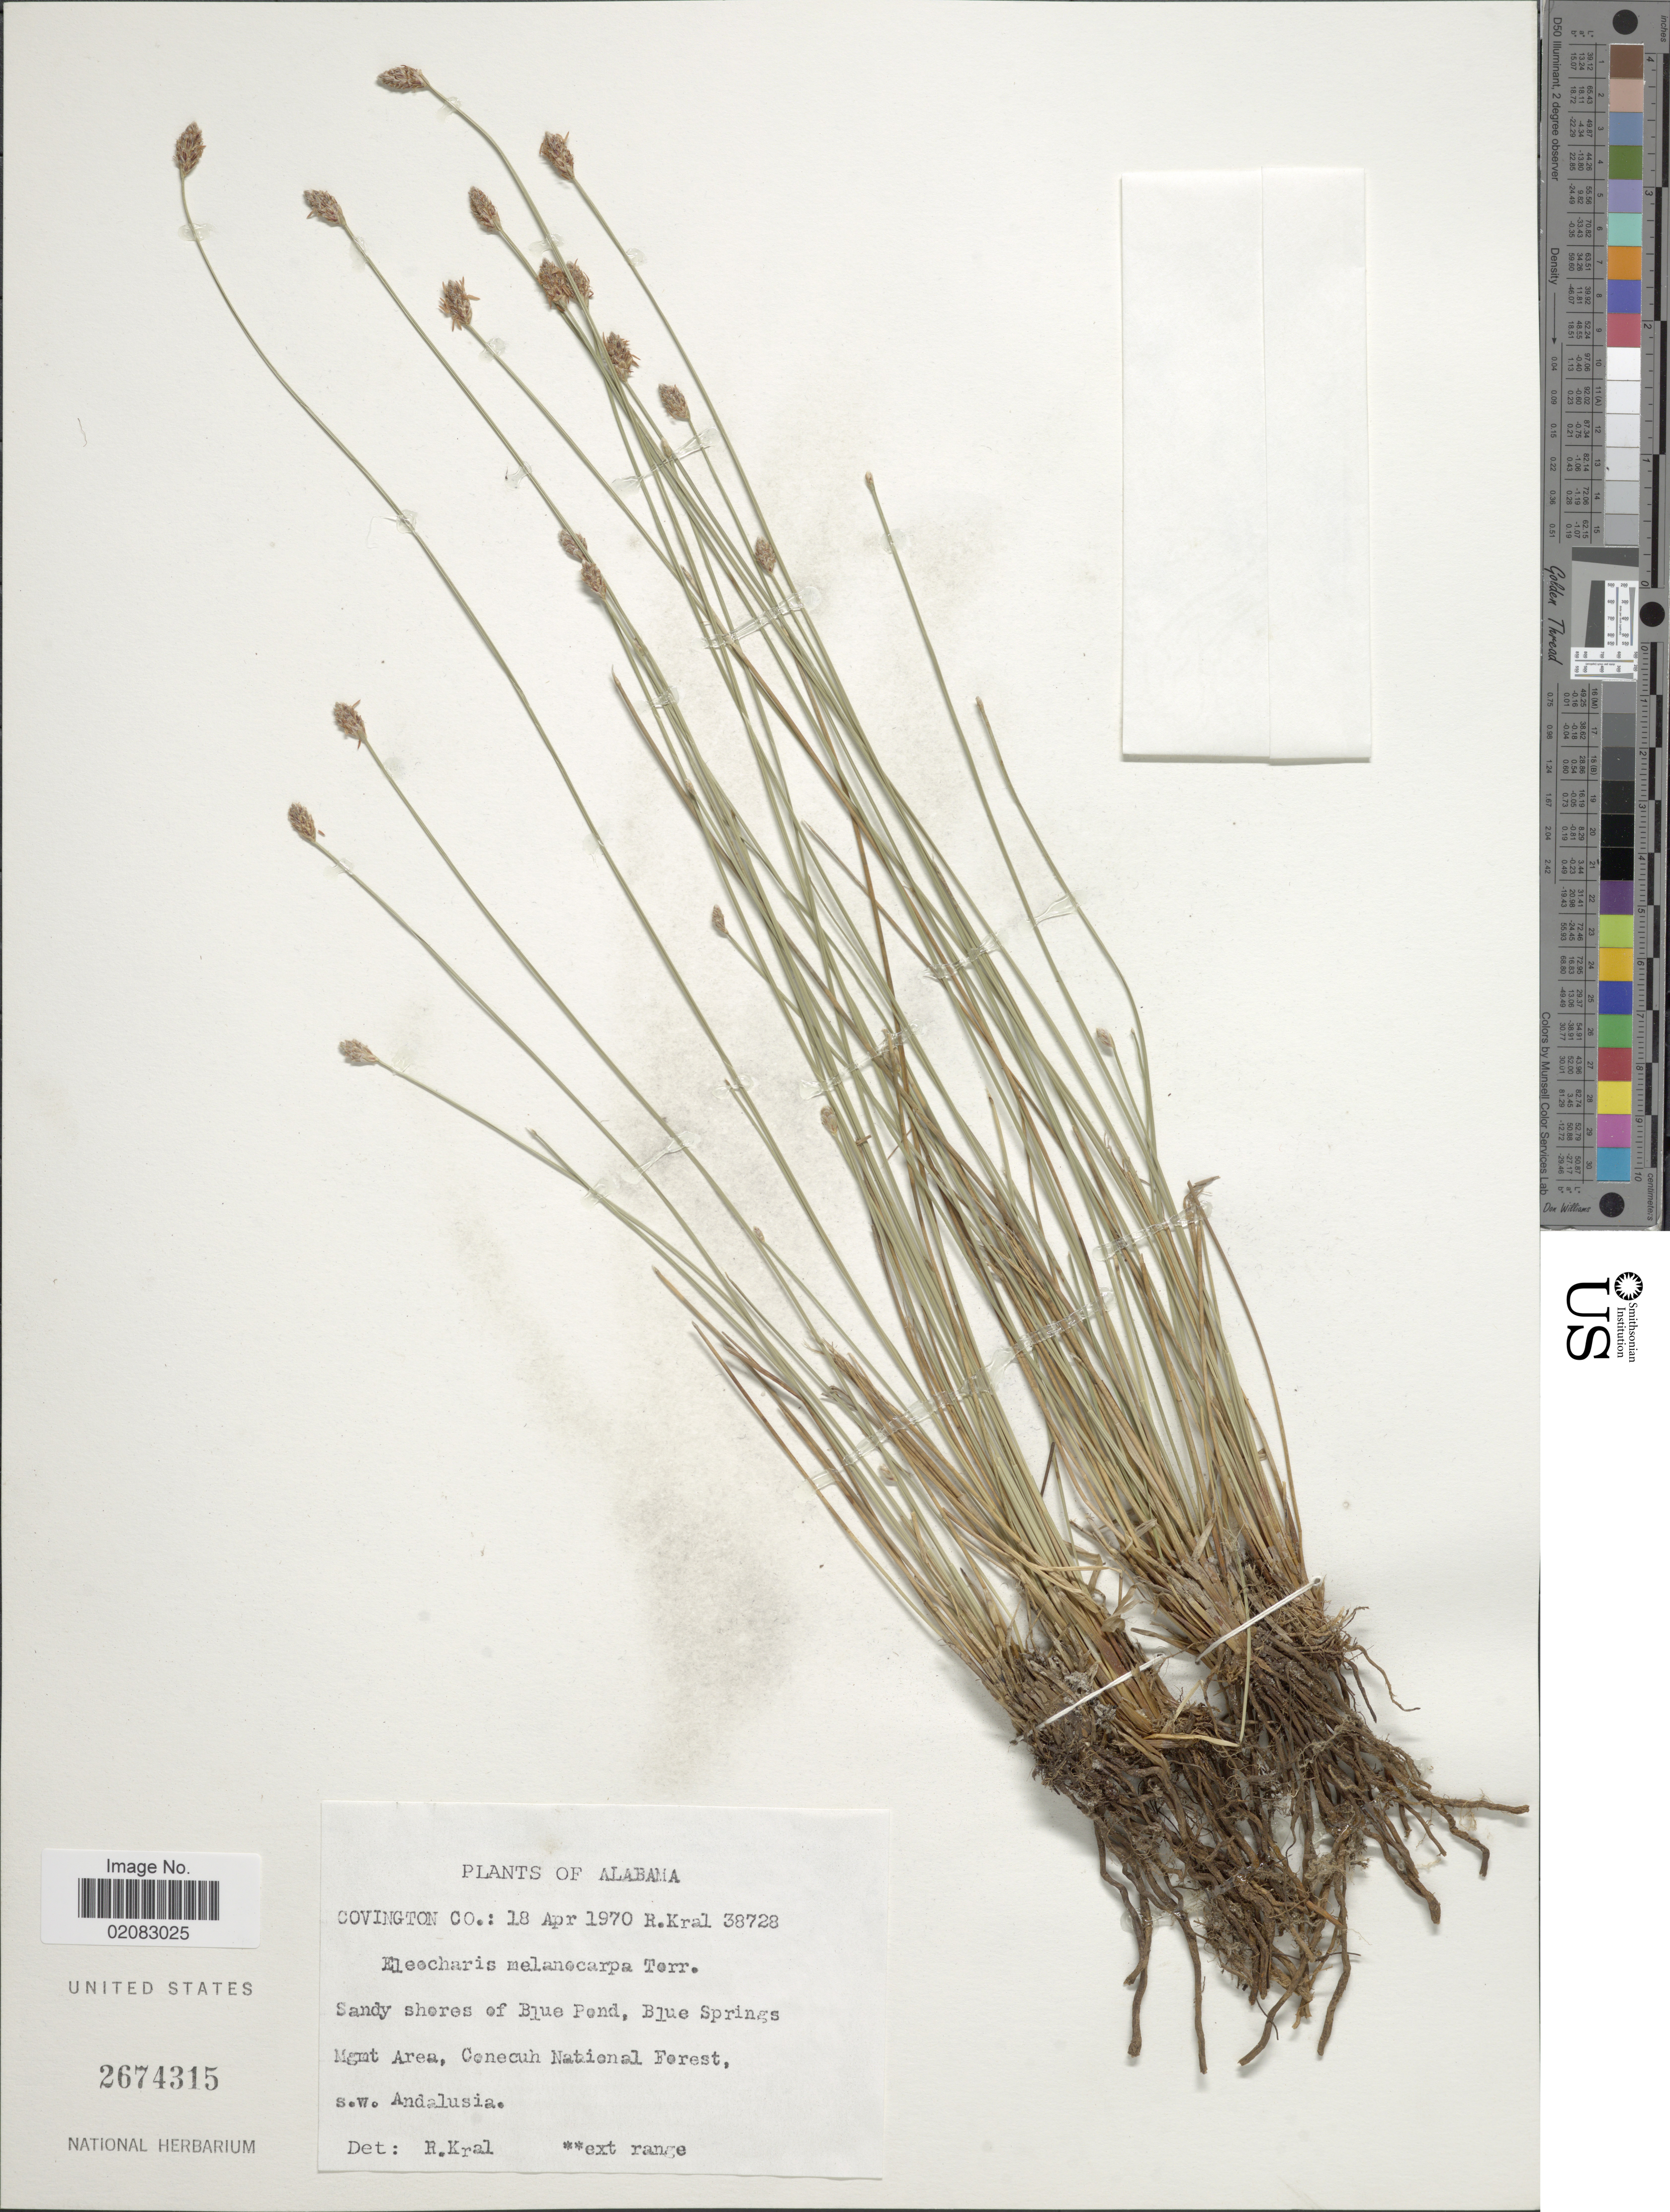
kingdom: Plantae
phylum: Tracheophyta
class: Liliopsida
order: Poales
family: Cyperaceae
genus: Eleocharis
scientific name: Eleocharis melanocarpa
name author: Torr.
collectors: R. Kral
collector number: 38728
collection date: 1970-04-18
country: United States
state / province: Alabama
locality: Covington Co, Sandy shores of Blue Pond, Blue Springs Mgmt Area, Conecuh National Forest, s.w. Andalusia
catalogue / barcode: US 2674315